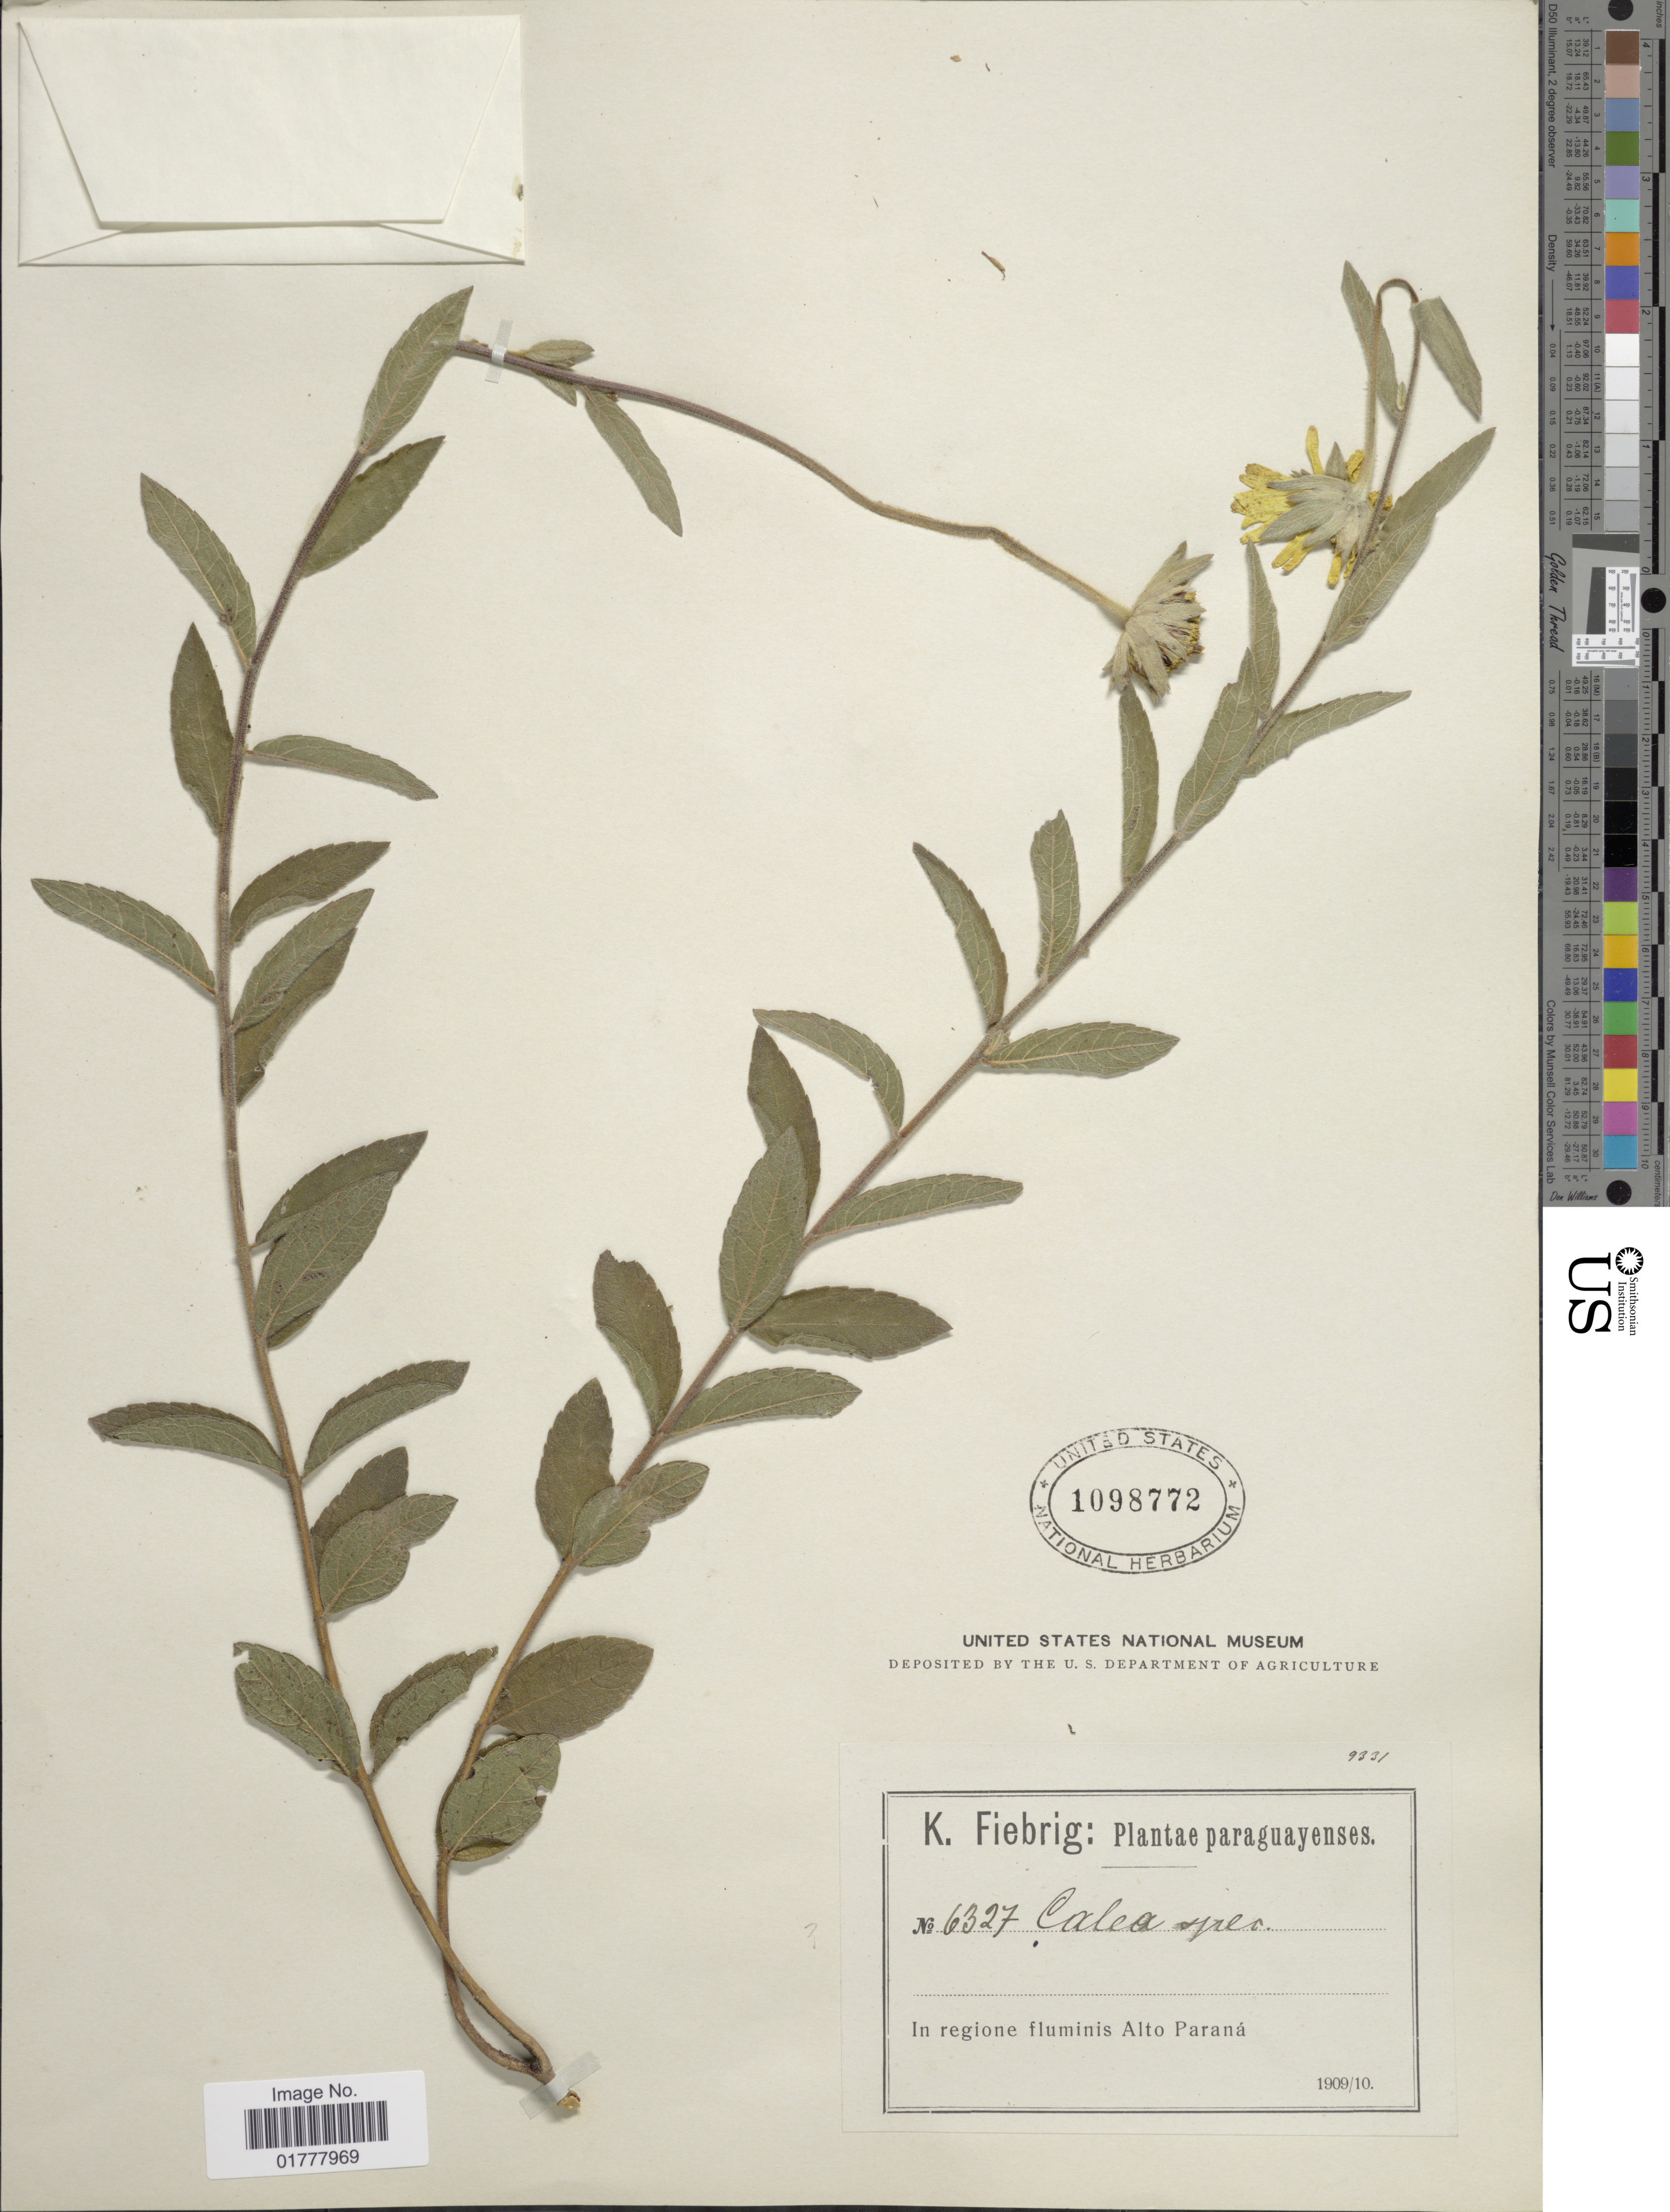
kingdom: Plantae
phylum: Tracheophyta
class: Magnoliopsida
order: Asterales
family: Asteraceae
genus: Angelphytum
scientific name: Angelphytum arnottii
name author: (Baker) H. Rob.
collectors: K. Fiebrig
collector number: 6327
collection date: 1909/1910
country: Paraguay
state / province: Alto Parana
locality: In regione fluminis Alto Parana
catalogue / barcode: US 1098772